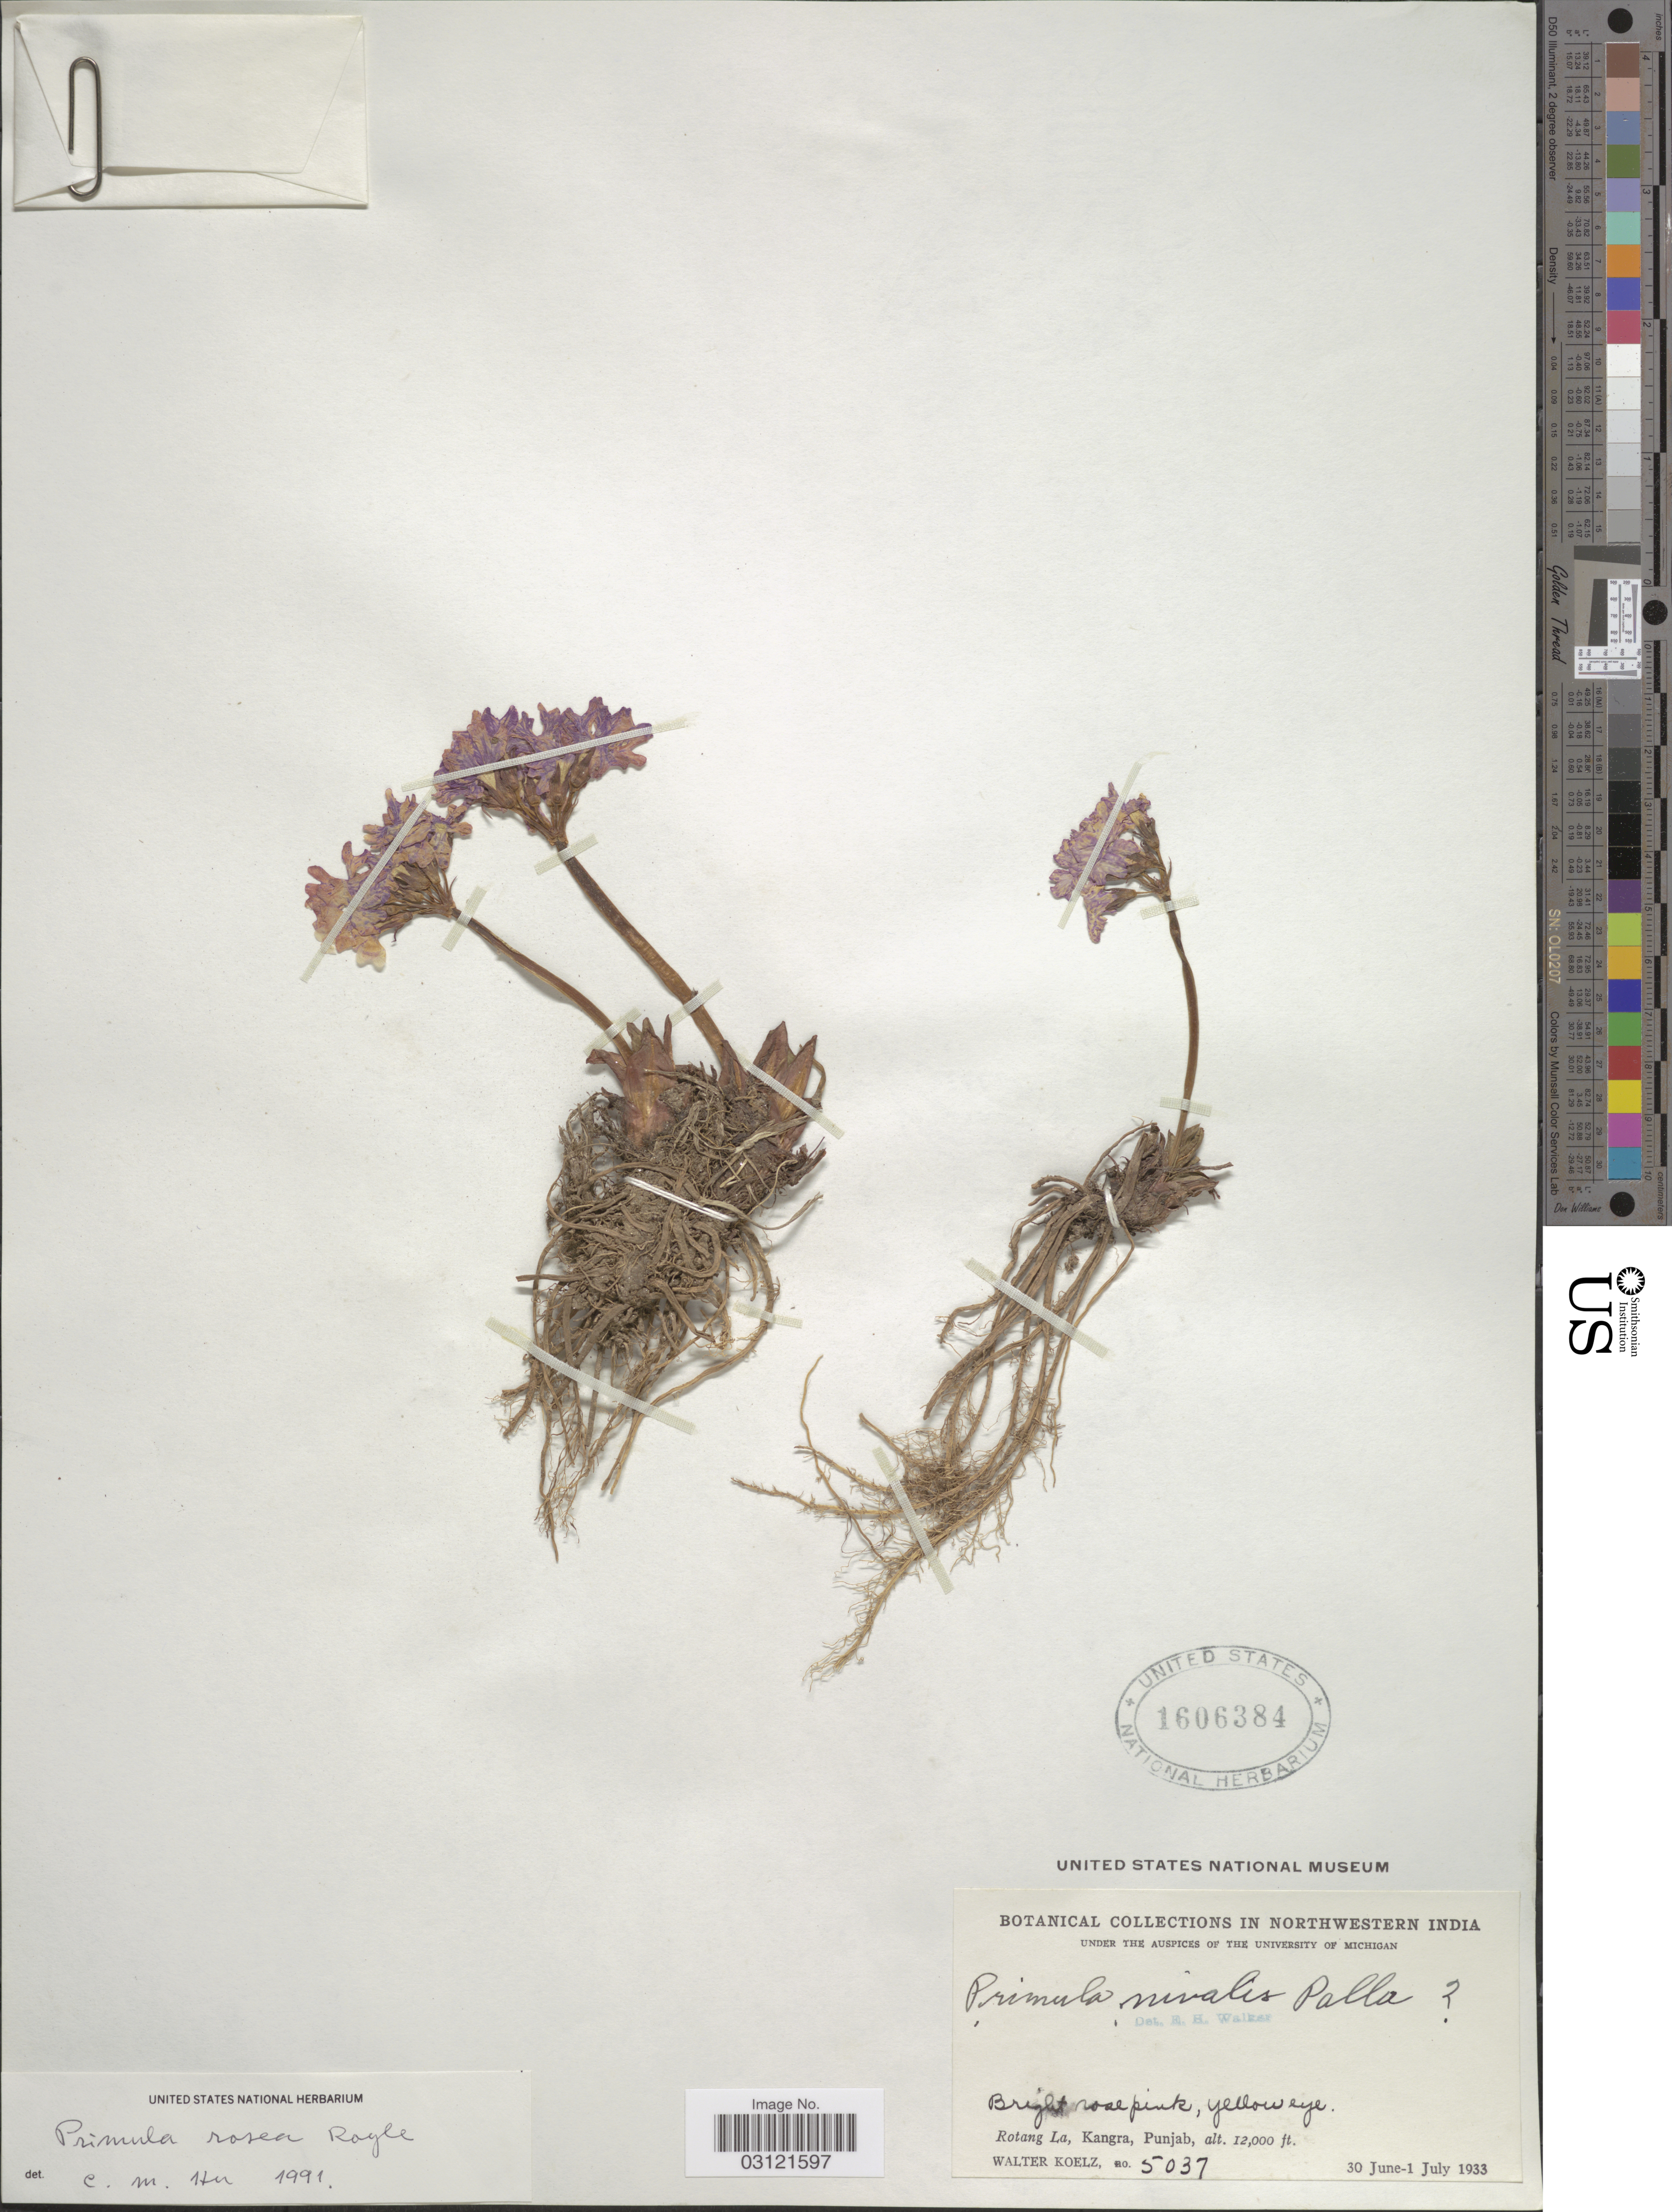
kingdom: Plantae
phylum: Tracheophyta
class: Magnoliopsida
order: Ericales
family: Primulaceae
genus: Primula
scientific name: Primula nivalis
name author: Pall.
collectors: W. N. Koelz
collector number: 5037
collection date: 1933-06-30/1933-07-01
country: India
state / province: Punjab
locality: Northwestern India, Rotang La, Kangra, Punjab.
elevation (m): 3658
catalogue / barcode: US 1606384